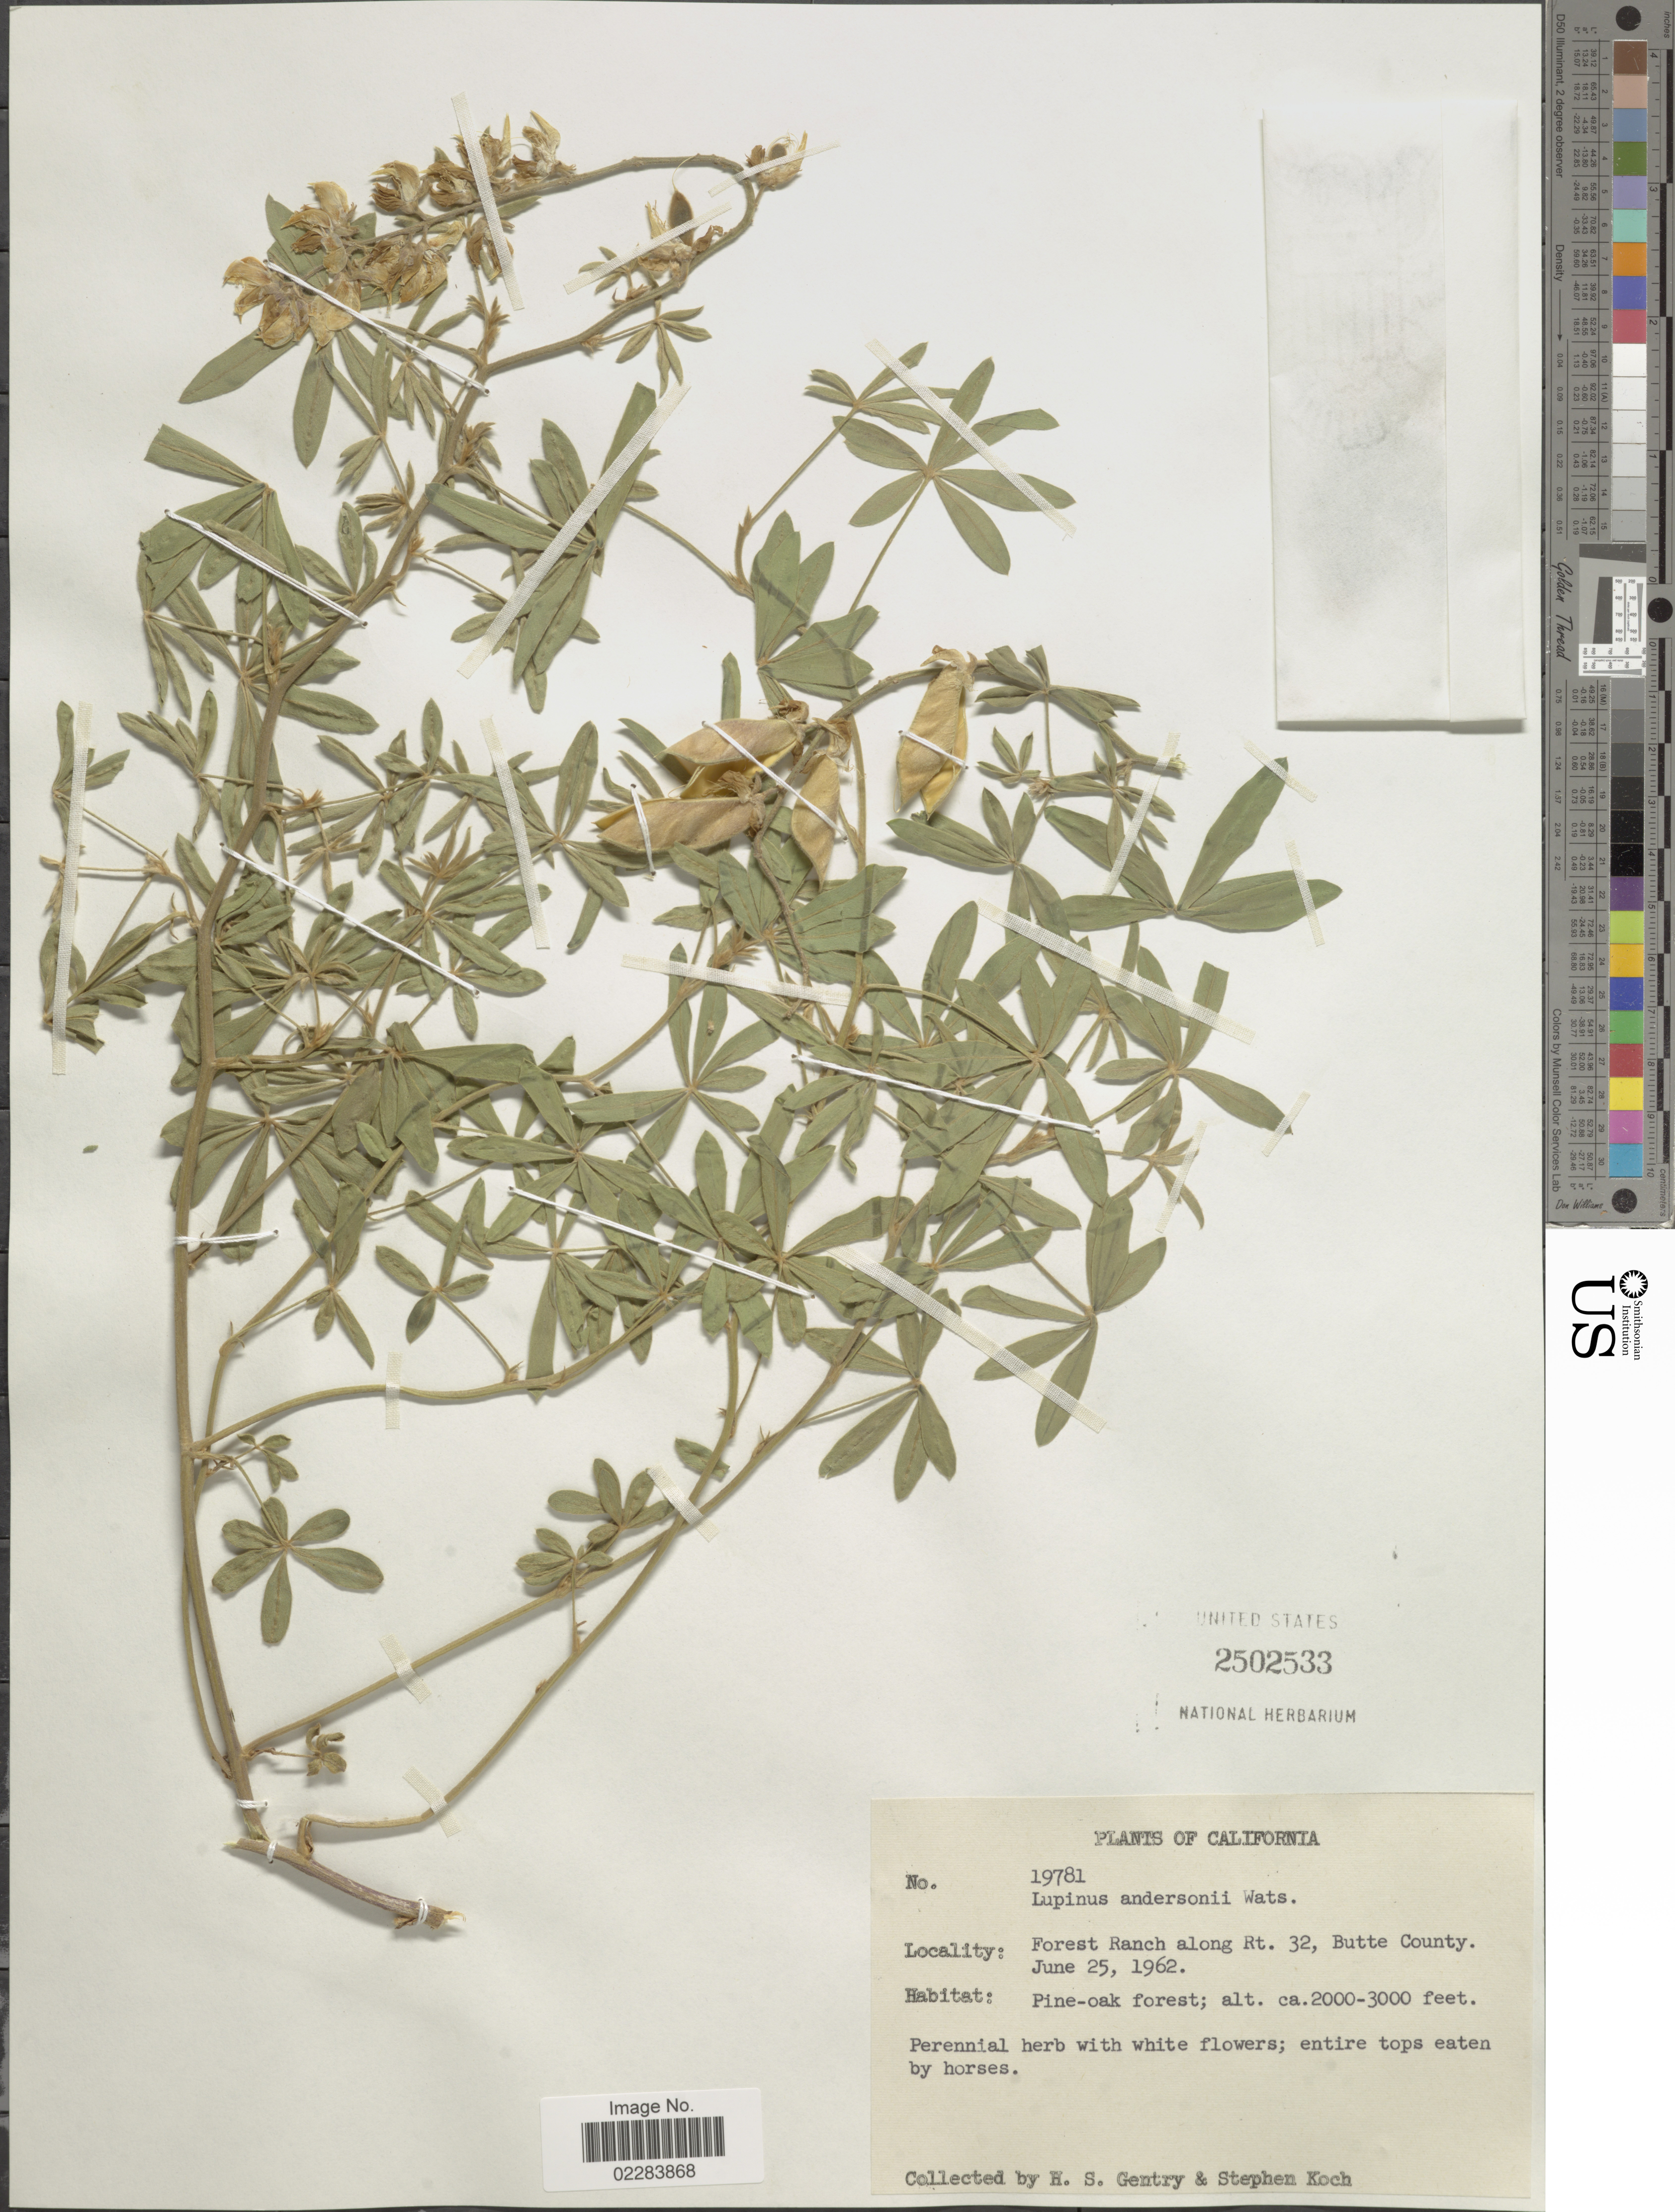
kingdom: Plantae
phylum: Tracheophyta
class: Magnoliopsida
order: Fabales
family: Fabaceae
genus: Lupinus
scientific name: Lupinus andersonii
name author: S. Watson in C. King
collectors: H. S. Gentry & S. D. Koch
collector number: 19781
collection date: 1962-06-25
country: United States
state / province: California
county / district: Butte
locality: Forest Range along Rt. 32, Butte County.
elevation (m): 610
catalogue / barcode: US 2502533